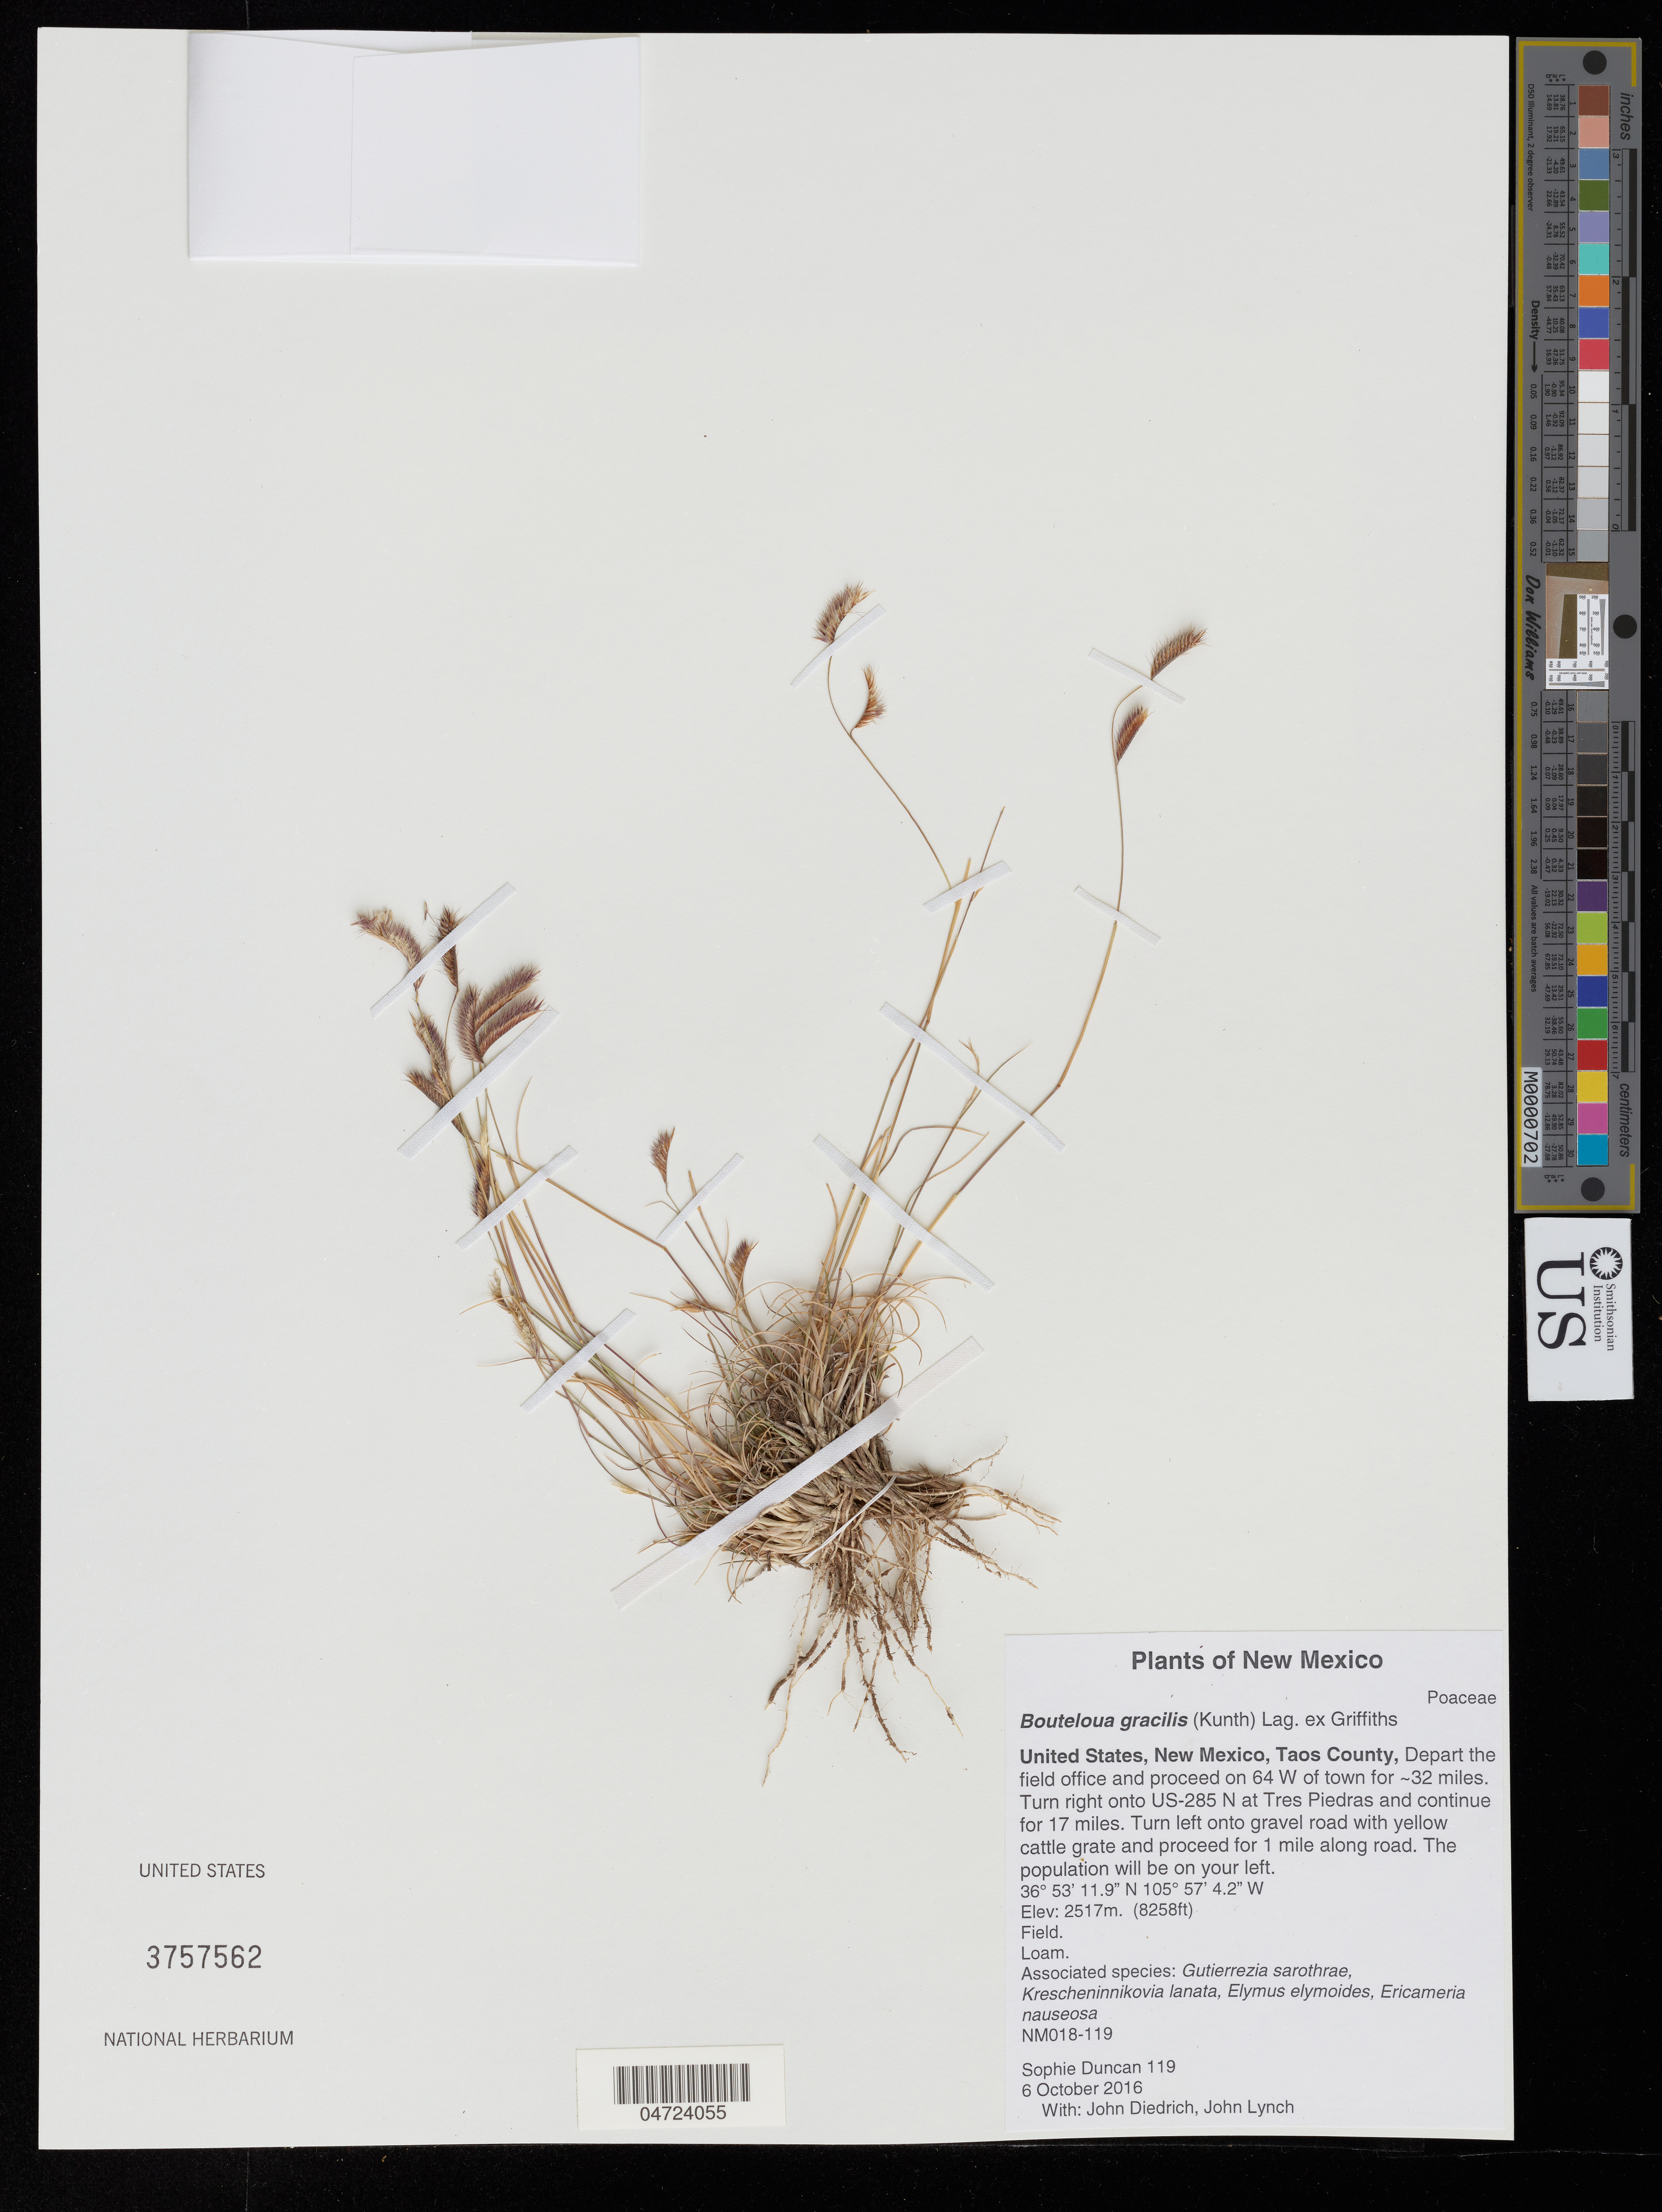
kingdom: Plantae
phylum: Tracheophyta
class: Liliopsida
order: Poales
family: Poaceae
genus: Bouteloua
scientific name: Bouteloua gracilis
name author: (Kunth) Lag. ex Griffiths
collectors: S. Duncan, J. Diedrich & J. Lynch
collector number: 119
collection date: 2016-10-06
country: United States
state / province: New Mexico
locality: Taos County, Depart the field office and proceed on 64 W of town for ~32 miles. Turn right onto US-285 N at Tres Piedras and continue for 17 miles. Turn left onto gravel road with yellow cattle grate and proceed for 1 mile along road. The population will be on your left.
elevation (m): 2517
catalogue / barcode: US 3757562